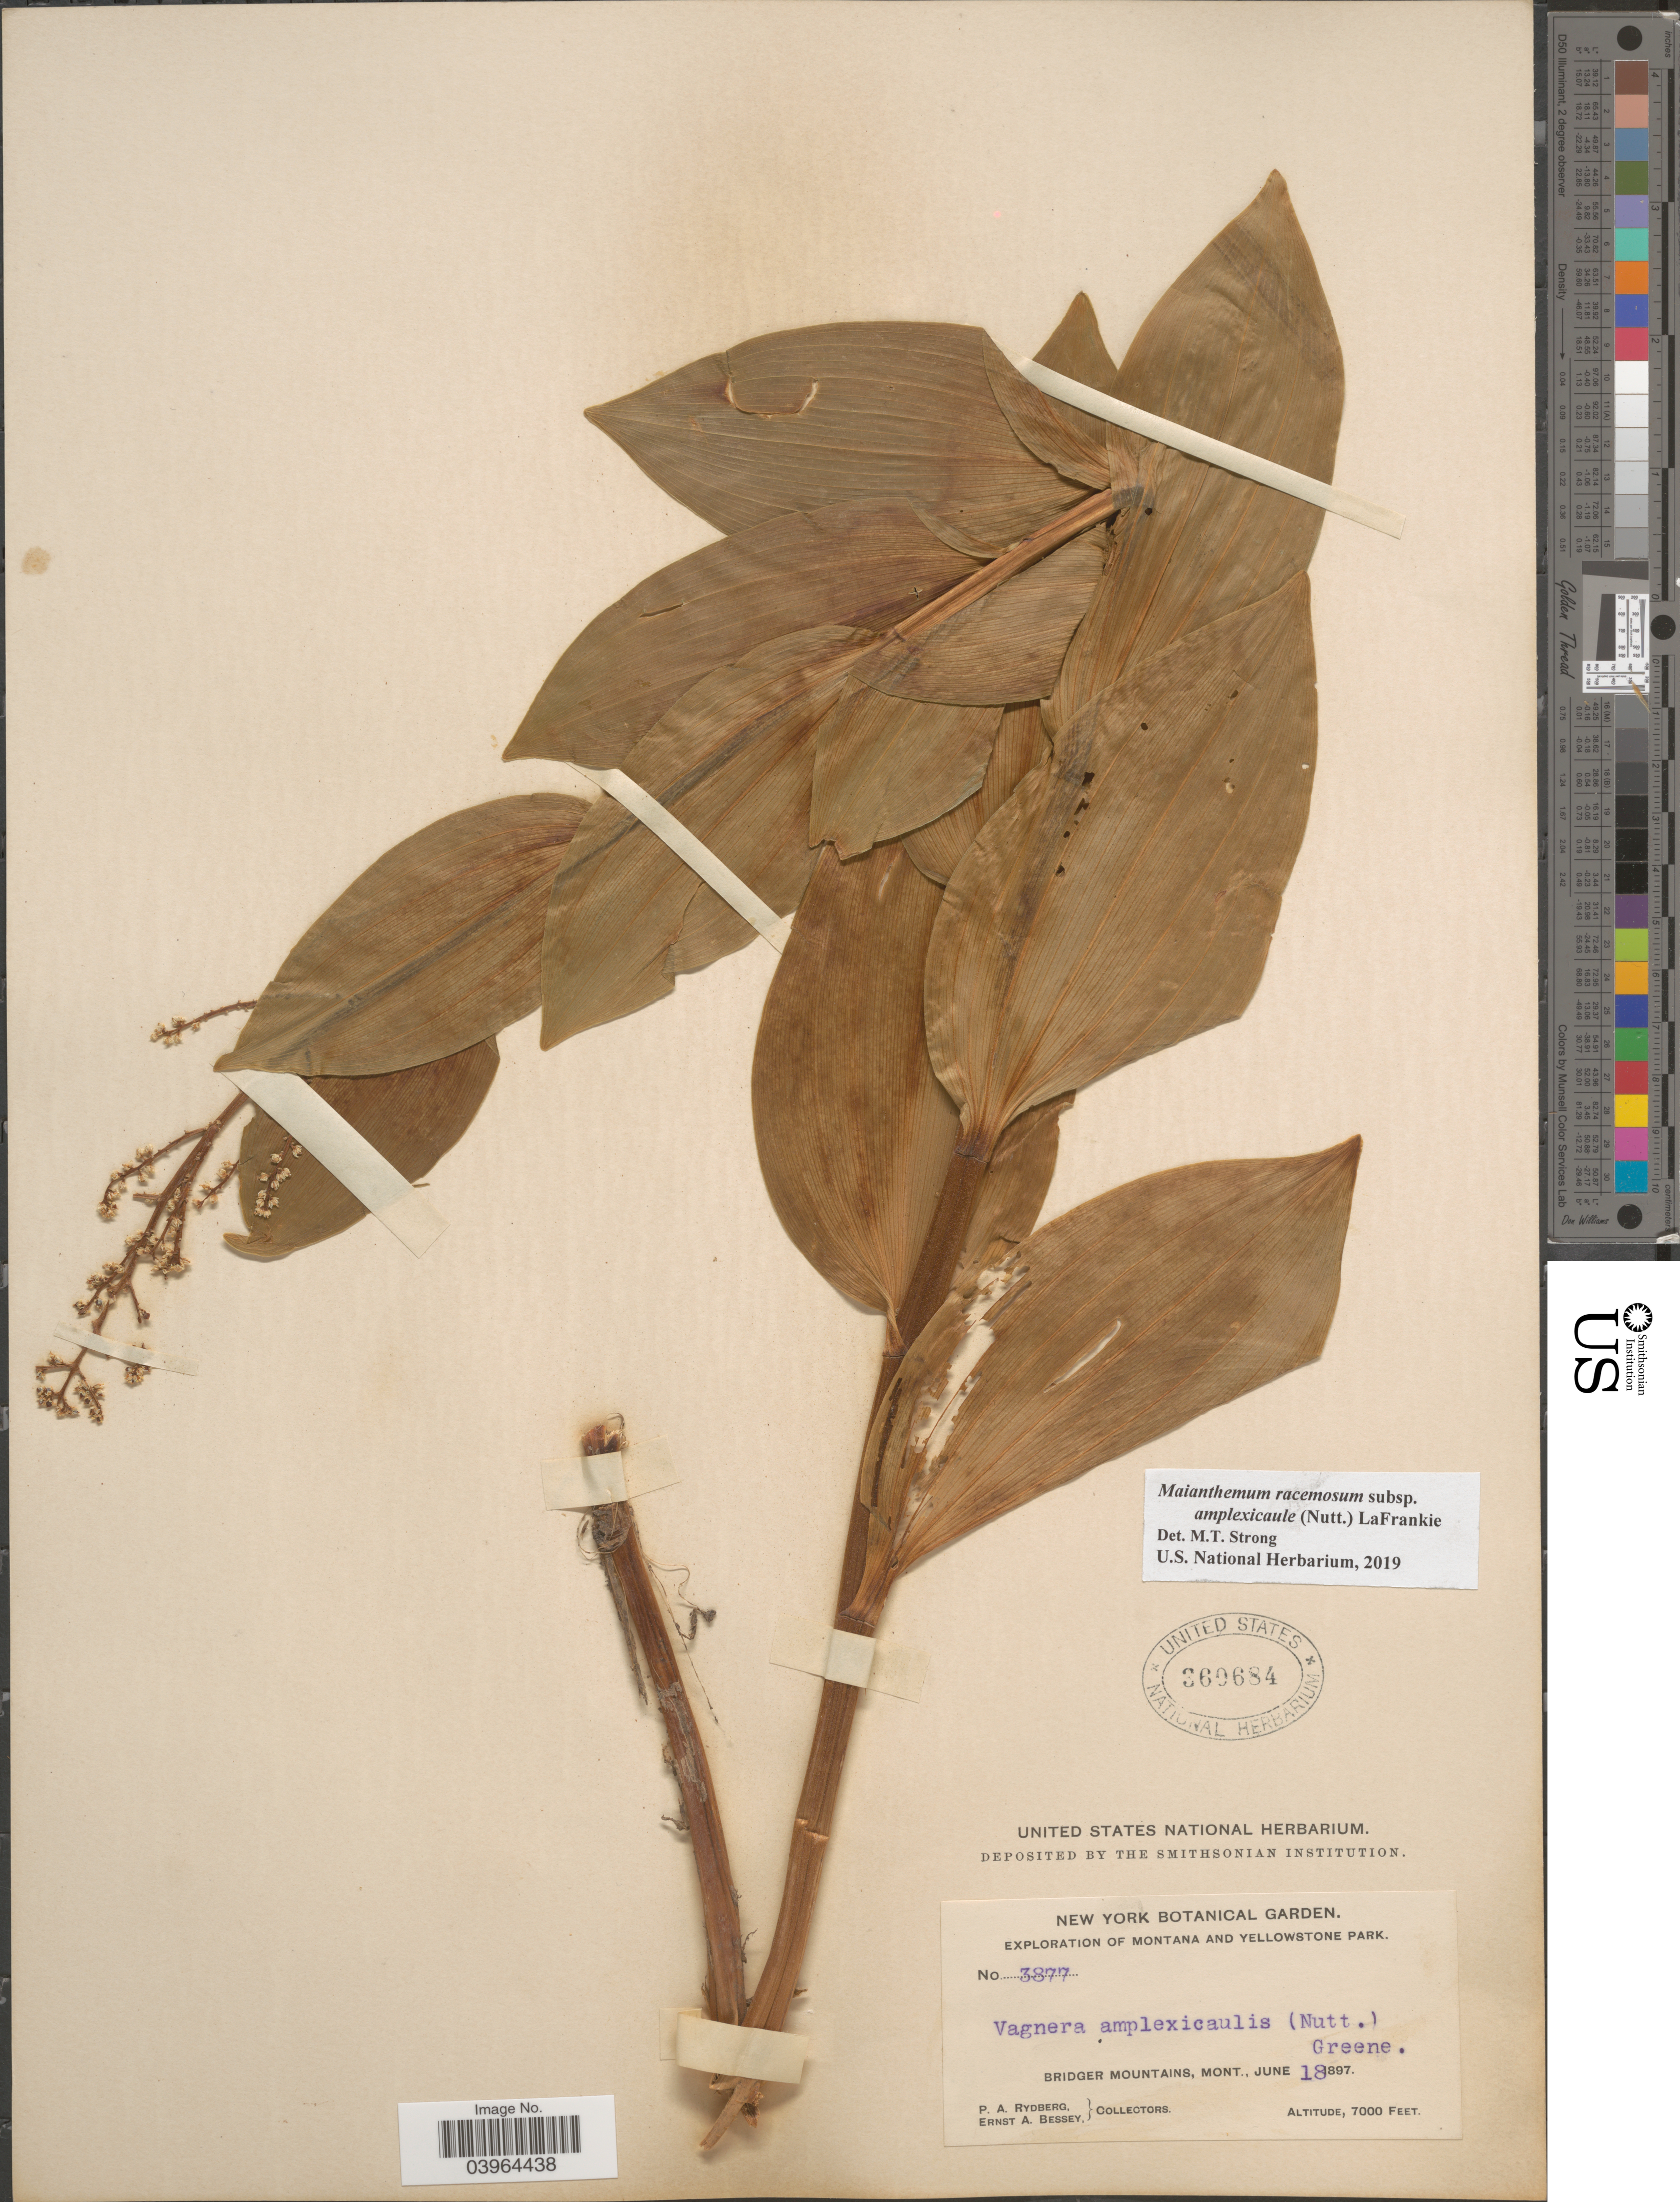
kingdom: Plantae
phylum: Tracheophyta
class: Liliopsida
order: Asparagales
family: Asparagaceae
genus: Maianthemum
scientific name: Maianthemum racemosum subsp. amplexicaule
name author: (Nutt.) LaFrankie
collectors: P. A. Rydberg & E. A. Bessey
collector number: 3877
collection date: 1897-06-18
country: United States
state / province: Montana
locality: Montana and Yellowstone Park. Bridger Mountains.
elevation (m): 2134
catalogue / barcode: US 360684